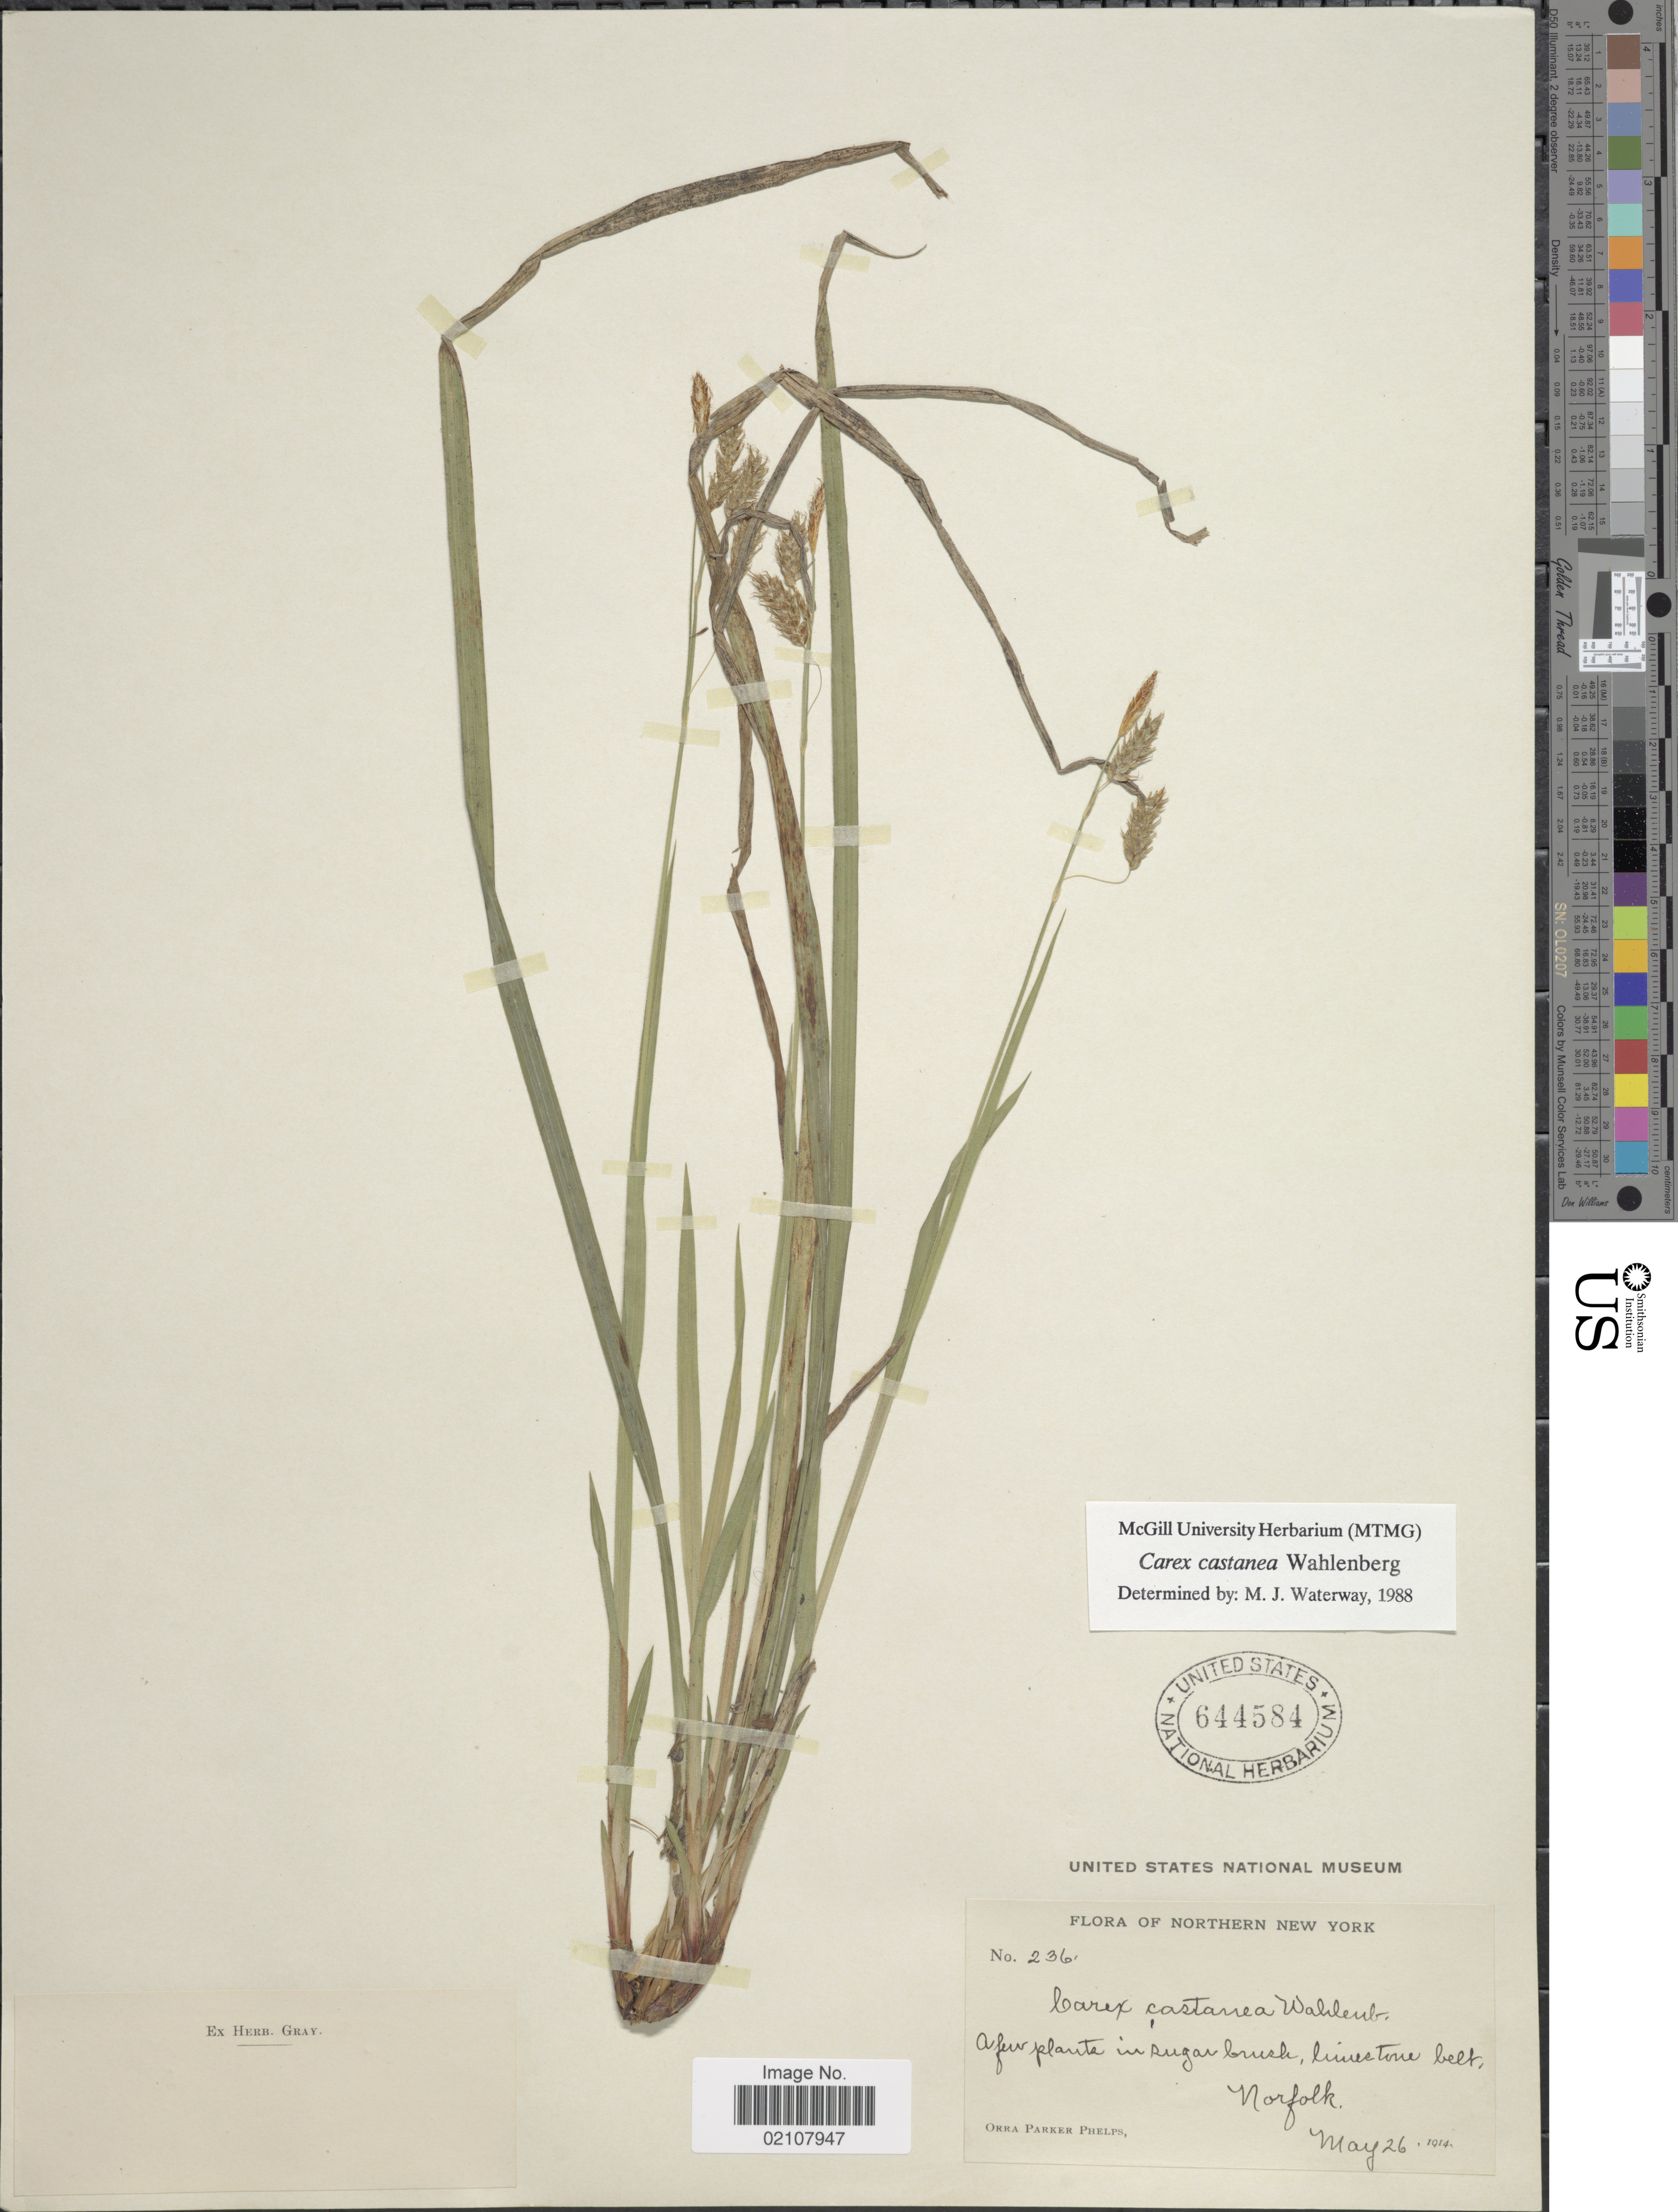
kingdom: Plantae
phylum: Tracheophyta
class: Liliopsida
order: Poales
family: Cyperaceae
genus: Carex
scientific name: Carex castanea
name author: Wahlenb.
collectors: O. P. Phelps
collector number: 236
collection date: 1914-05-26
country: United States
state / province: New York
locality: Northern New York, A few plants in sugar brush, limestone belt, Norfolk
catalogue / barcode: US 644584